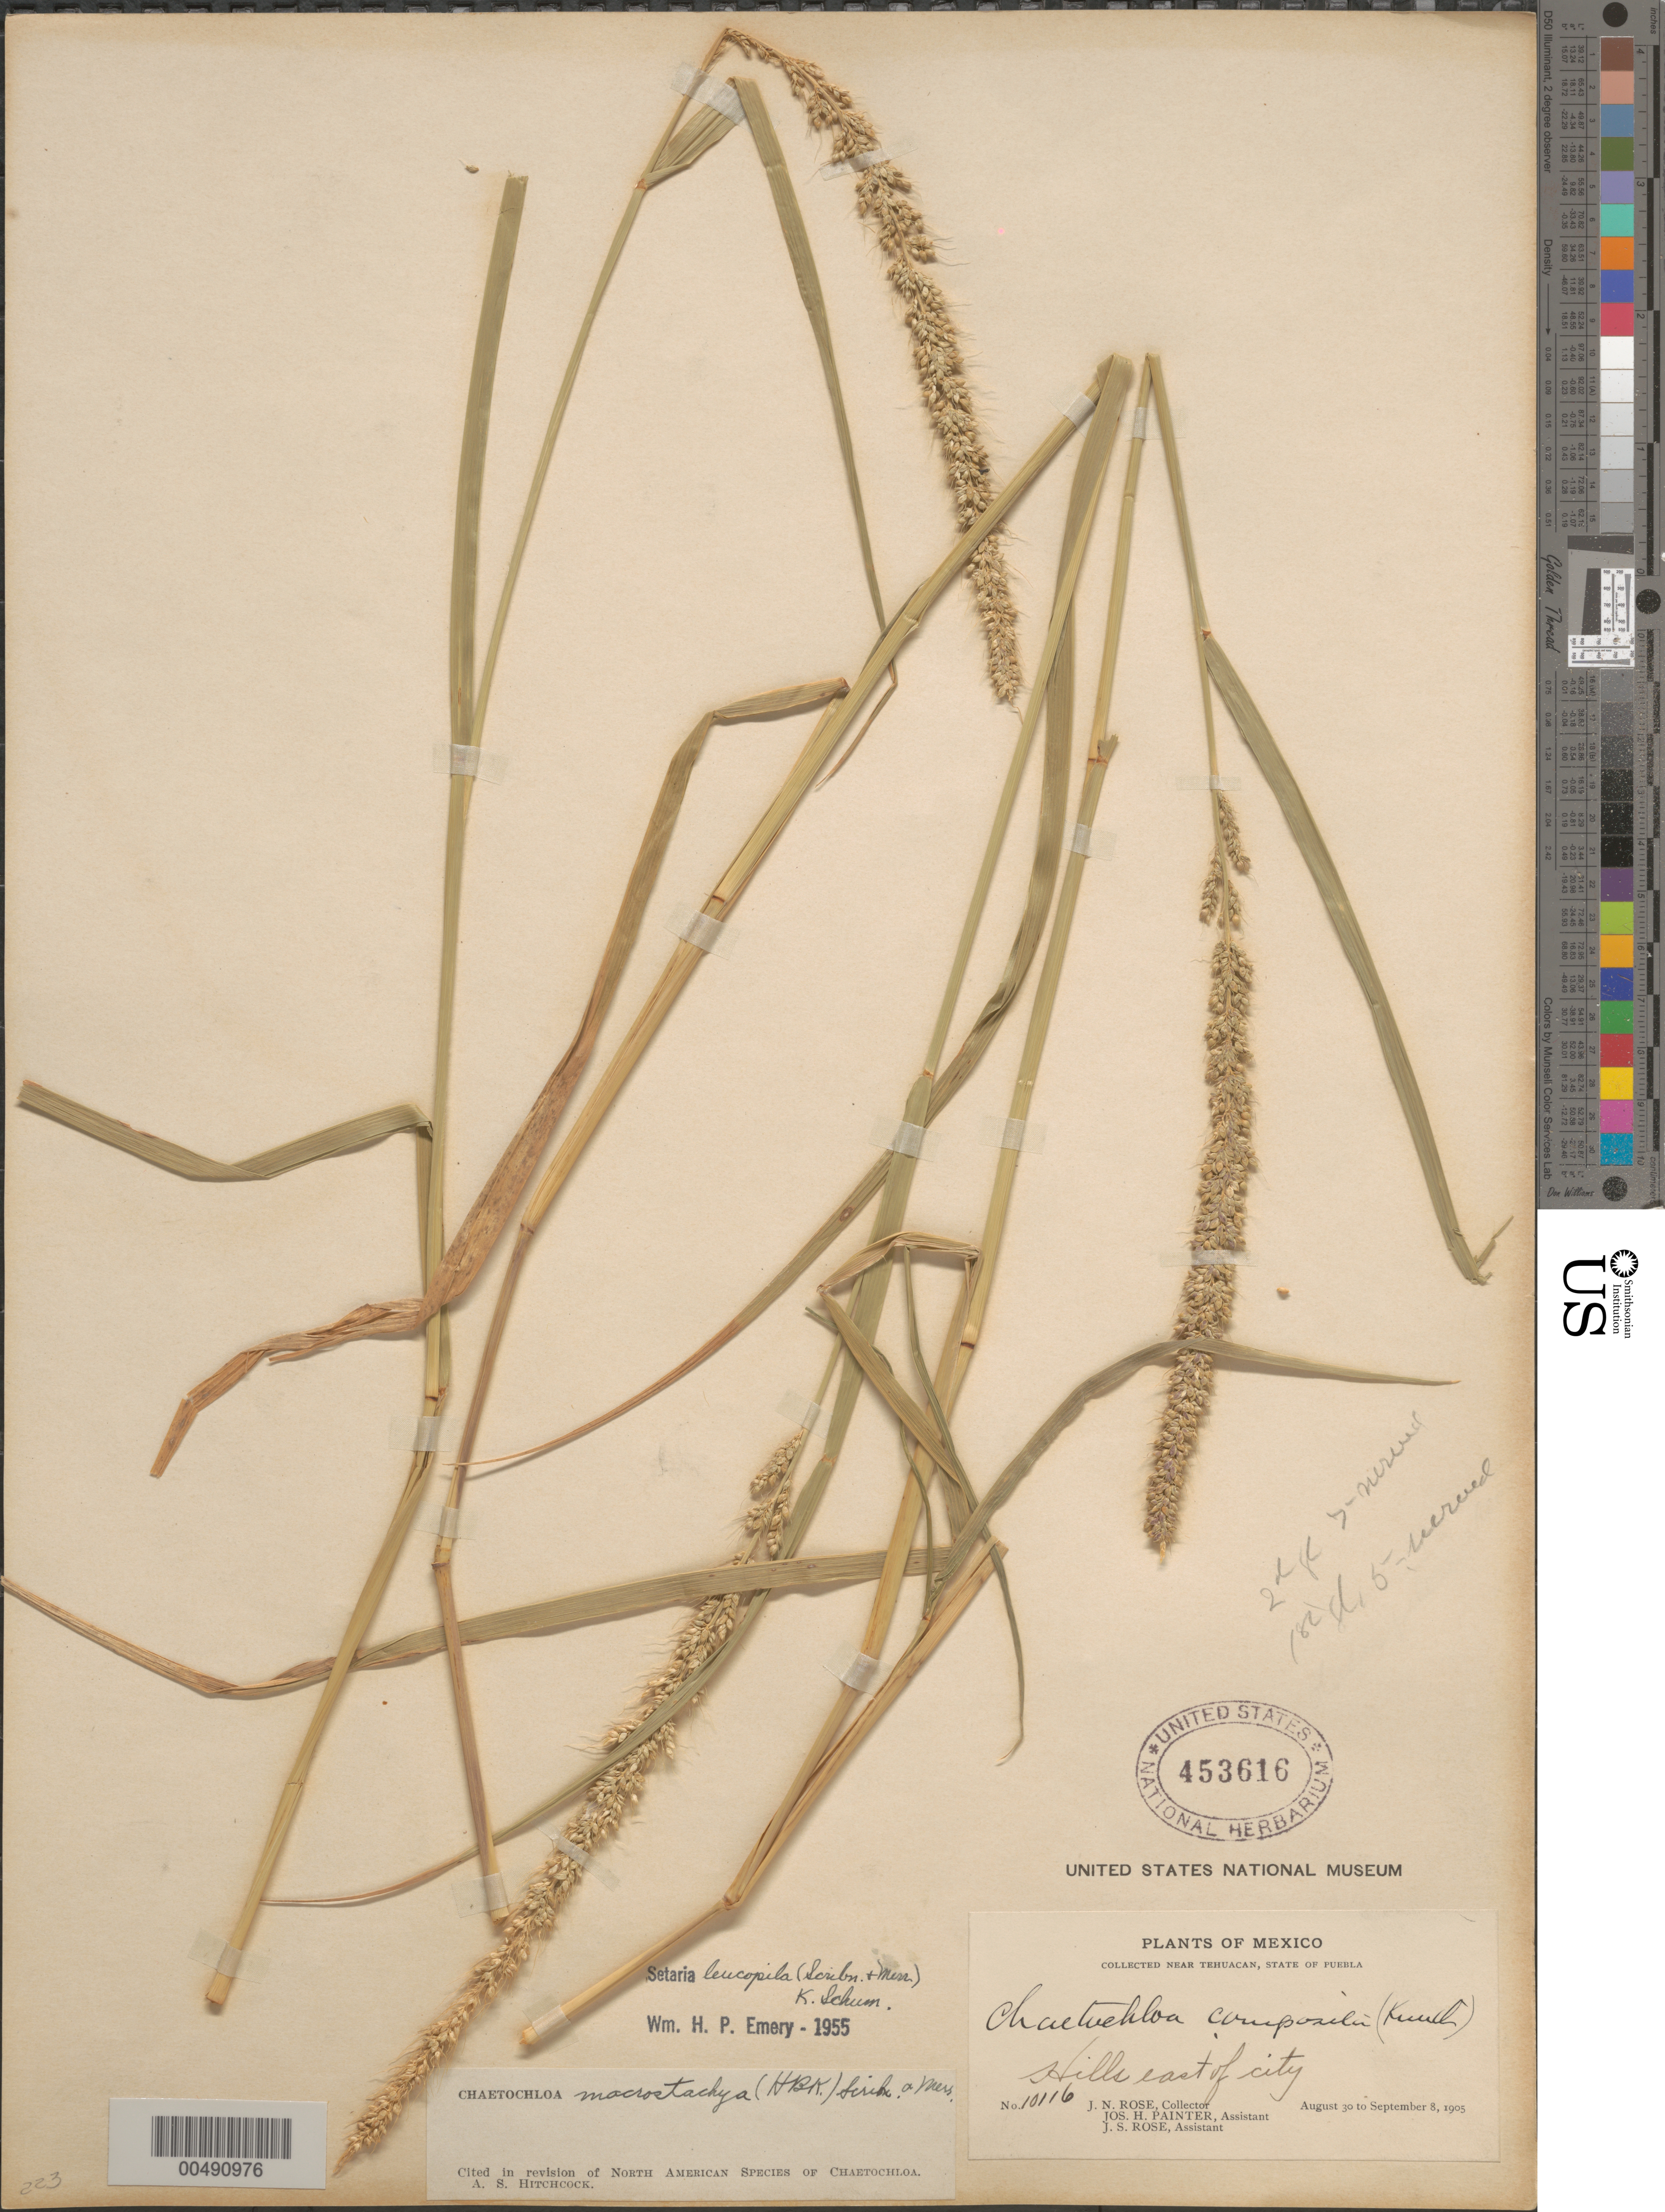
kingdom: Plantae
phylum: Tracheophyta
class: Liliopsida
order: Poales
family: Poaceae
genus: Setaria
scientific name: Setaria leucopila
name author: (Scribn. & Merr.) K. Schum.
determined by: Emery, W. H. P.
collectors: J. N. Rose, J. H. Painter & J. S. Rose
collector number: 10116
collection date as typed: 30 Aug 1905 to 8 Sep 1905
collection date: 1905-08-30/1905-09-08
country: Mexico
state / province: Puebla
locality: E of Tehuacan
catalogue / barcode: US 453616